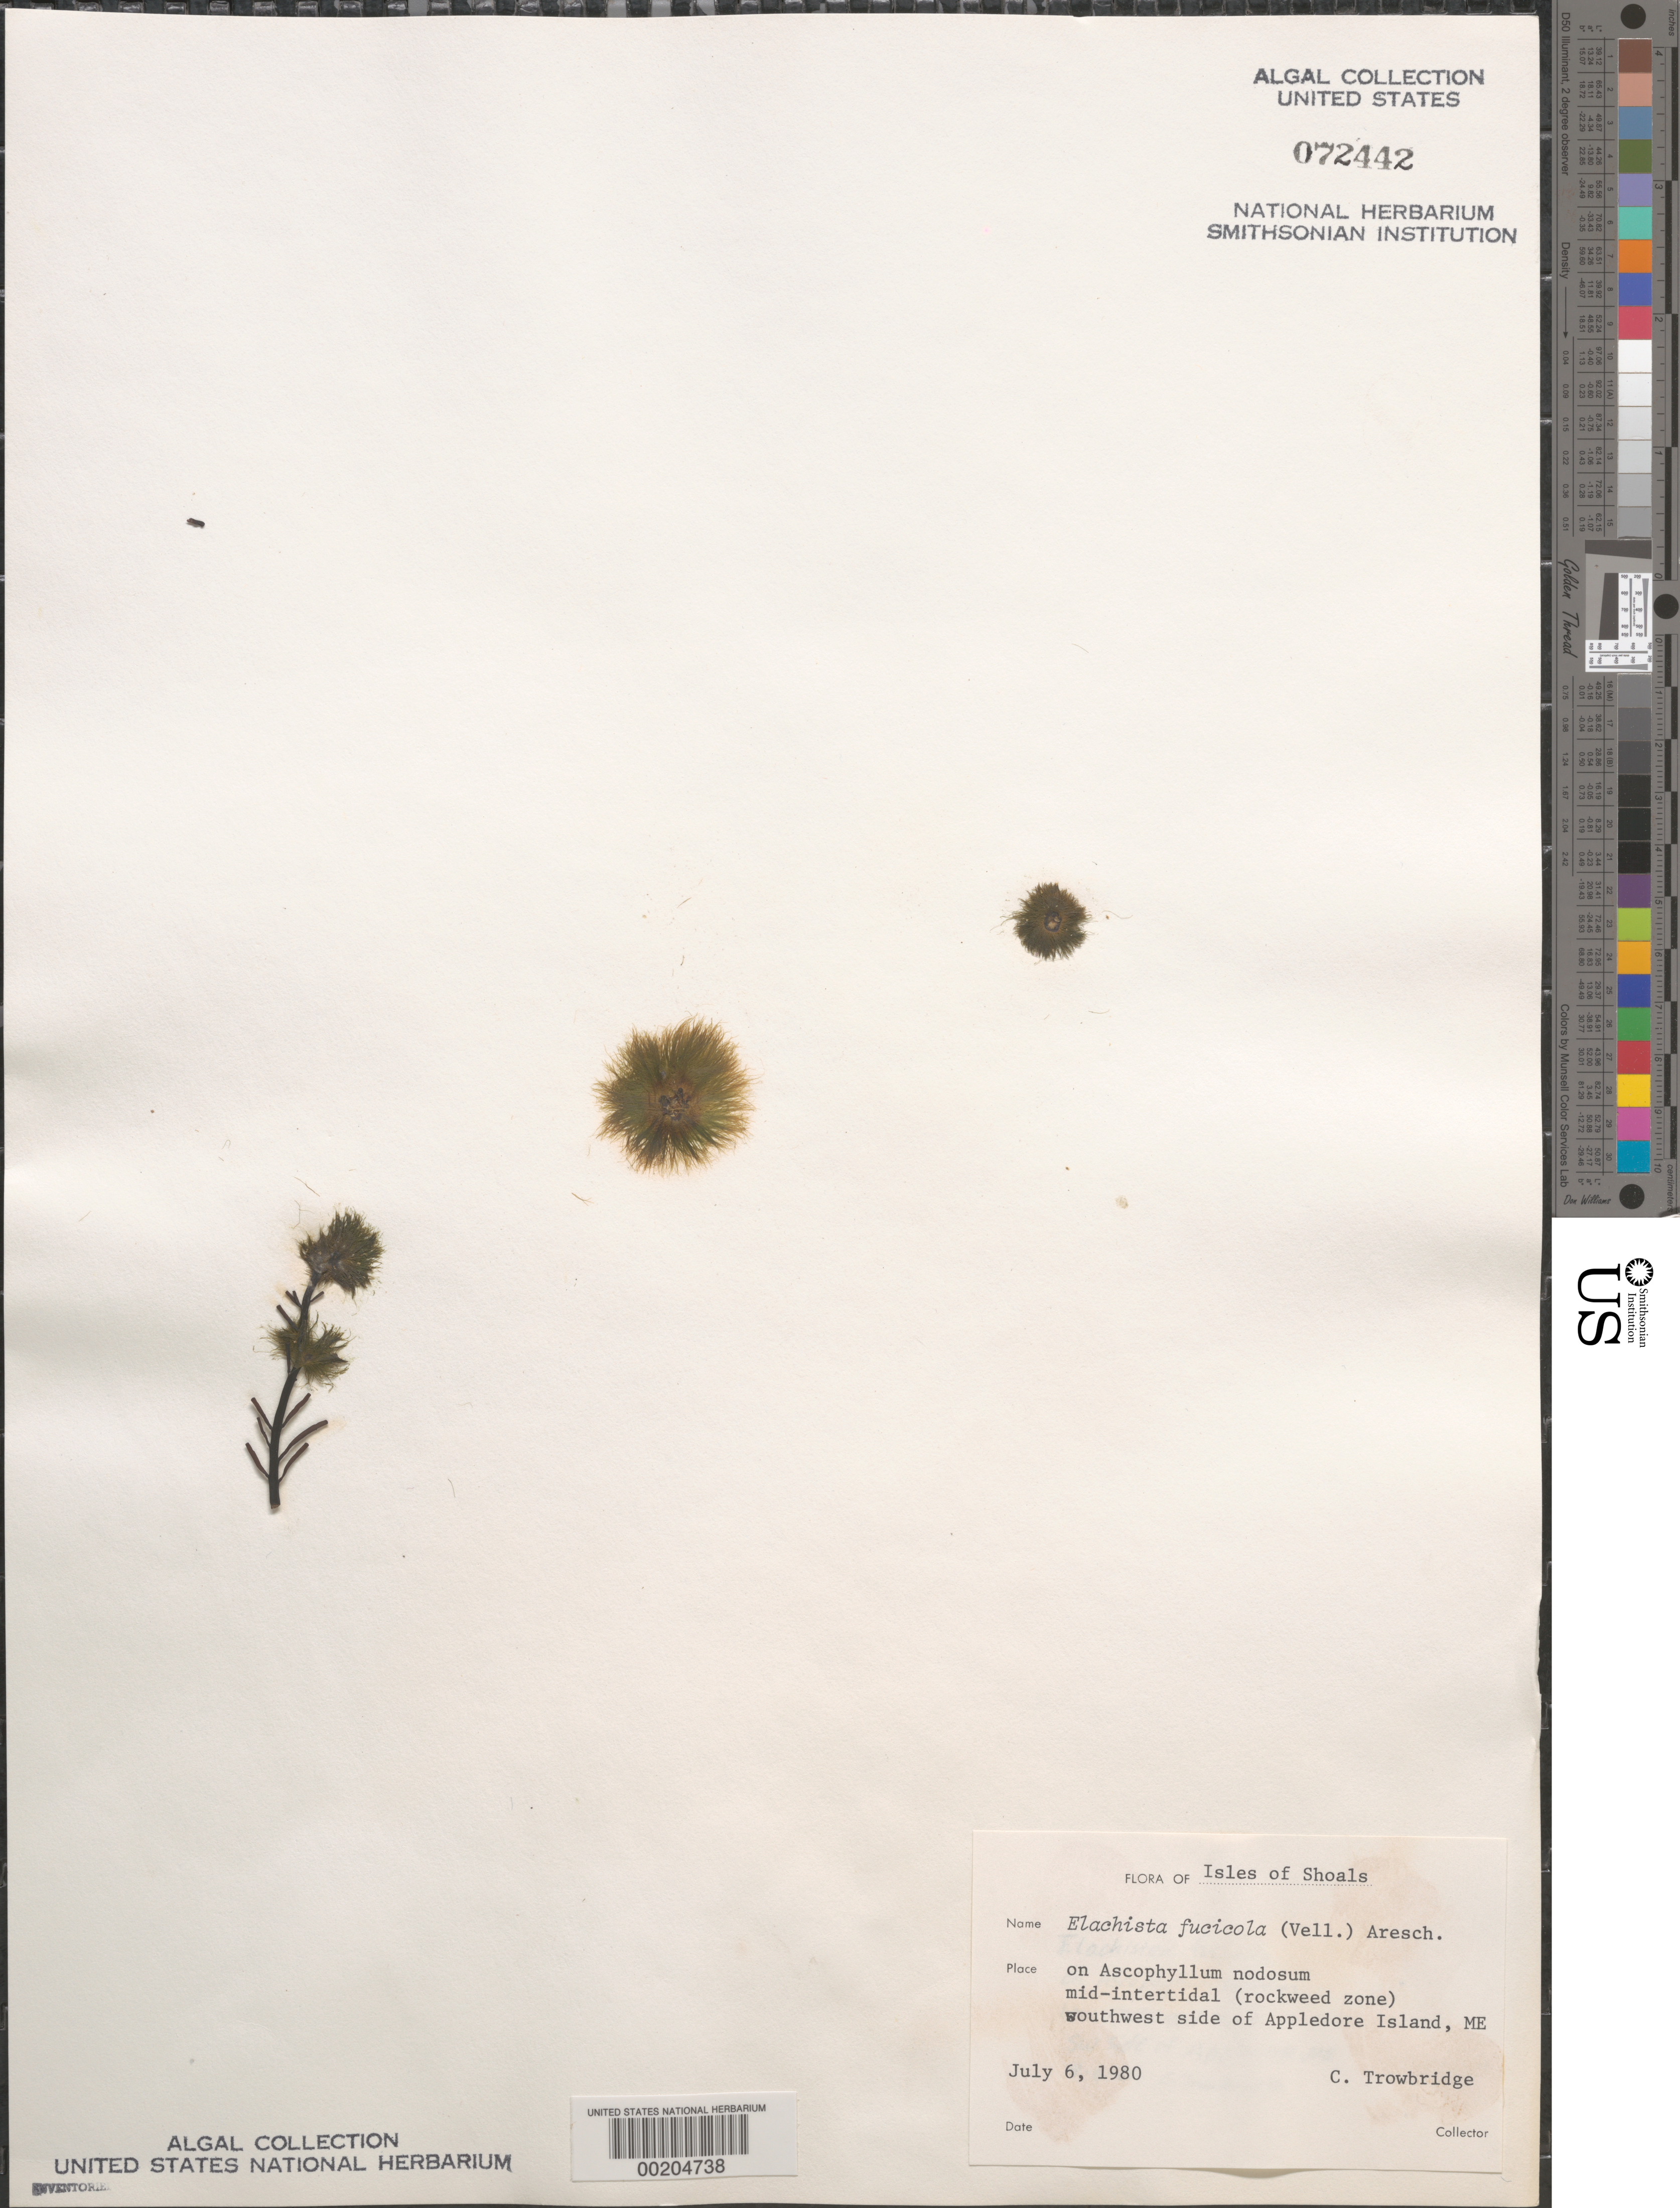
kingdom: Chromista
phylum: Ochrophyta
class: Phaeophyceae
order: Ectocarpales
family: Chordariaceae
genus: Elachista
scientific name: Elachista fucicola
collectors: C. Trowbridge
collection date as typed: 06 Jul 1980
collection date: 1980-07-06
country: United States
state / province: Maine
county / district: York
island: Appledore Island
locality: Southwest side of island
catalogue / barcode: US 72442